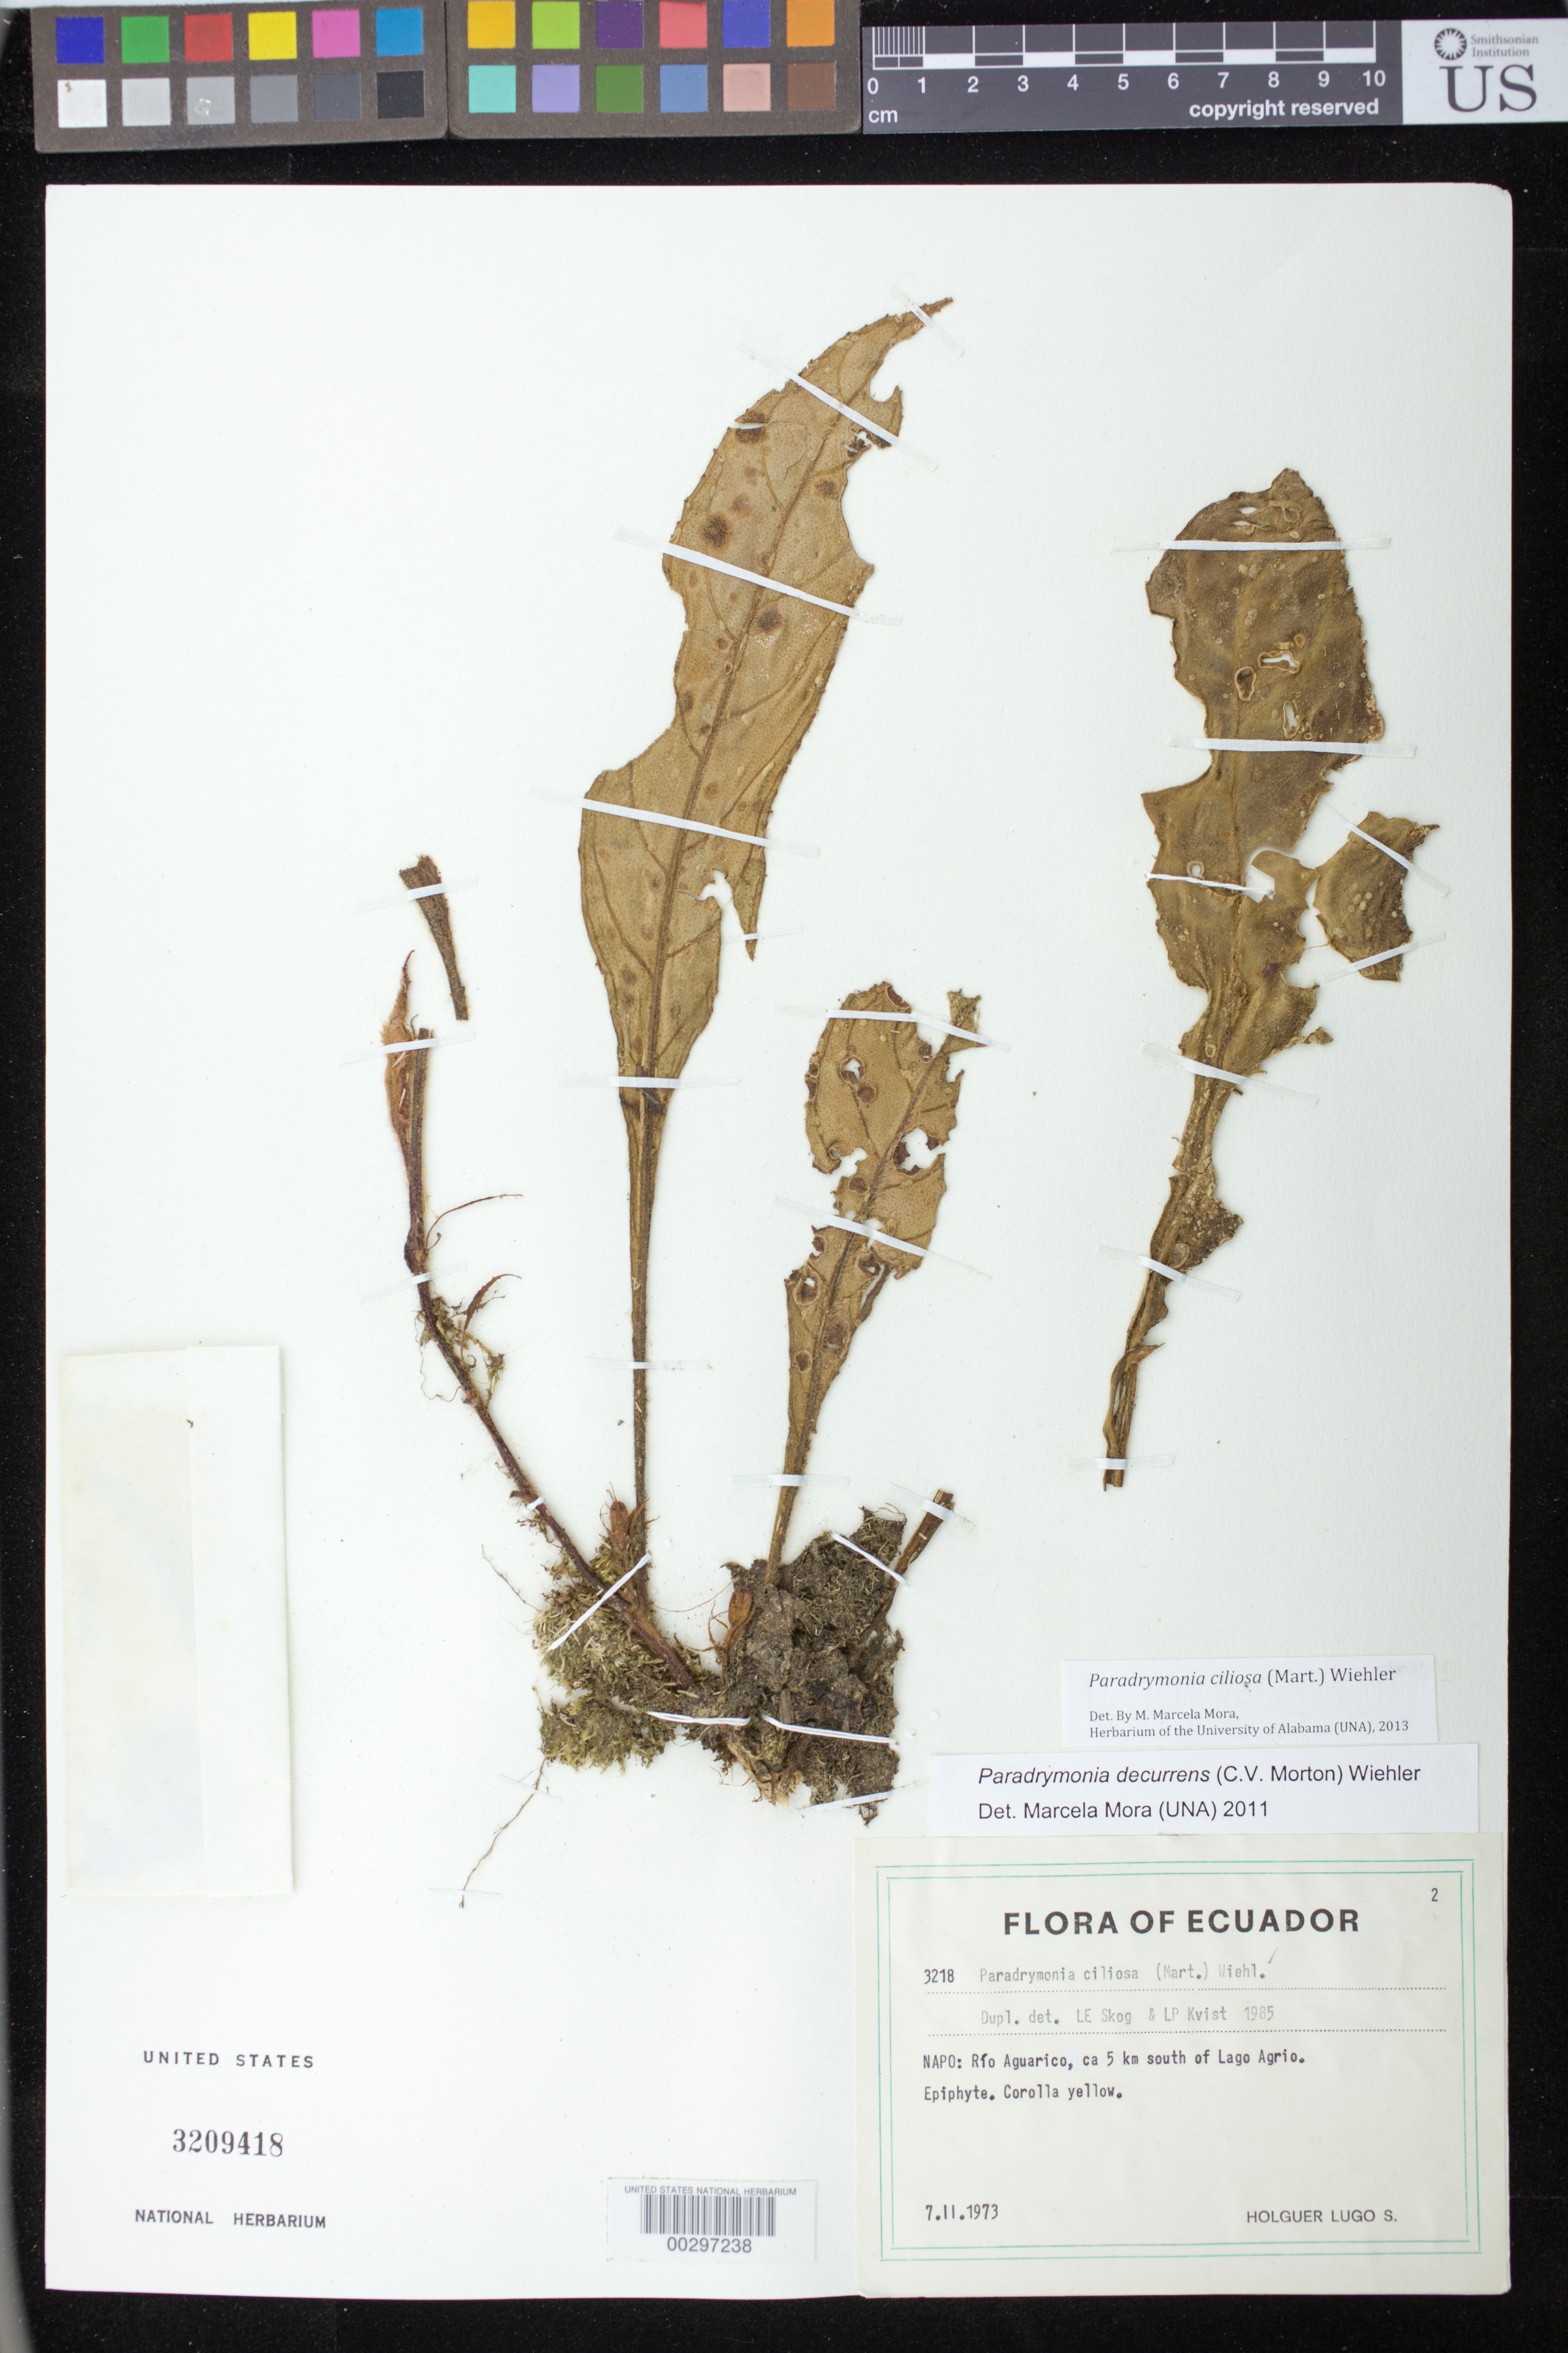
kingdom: Plantae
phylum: Tracheophyta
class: Magnoliopsida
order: Lamiales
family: Gesneriaceae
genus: Paradrymonia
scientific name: Paradrymonia ciliosa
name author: (Mart.) Wiehler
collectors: H. Lugo S.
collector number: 3218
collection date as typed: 07 Feb 1973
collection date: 1973-02-07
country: Ecuador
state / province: Sucumbíos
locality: Napo.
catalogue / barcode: US 3209418